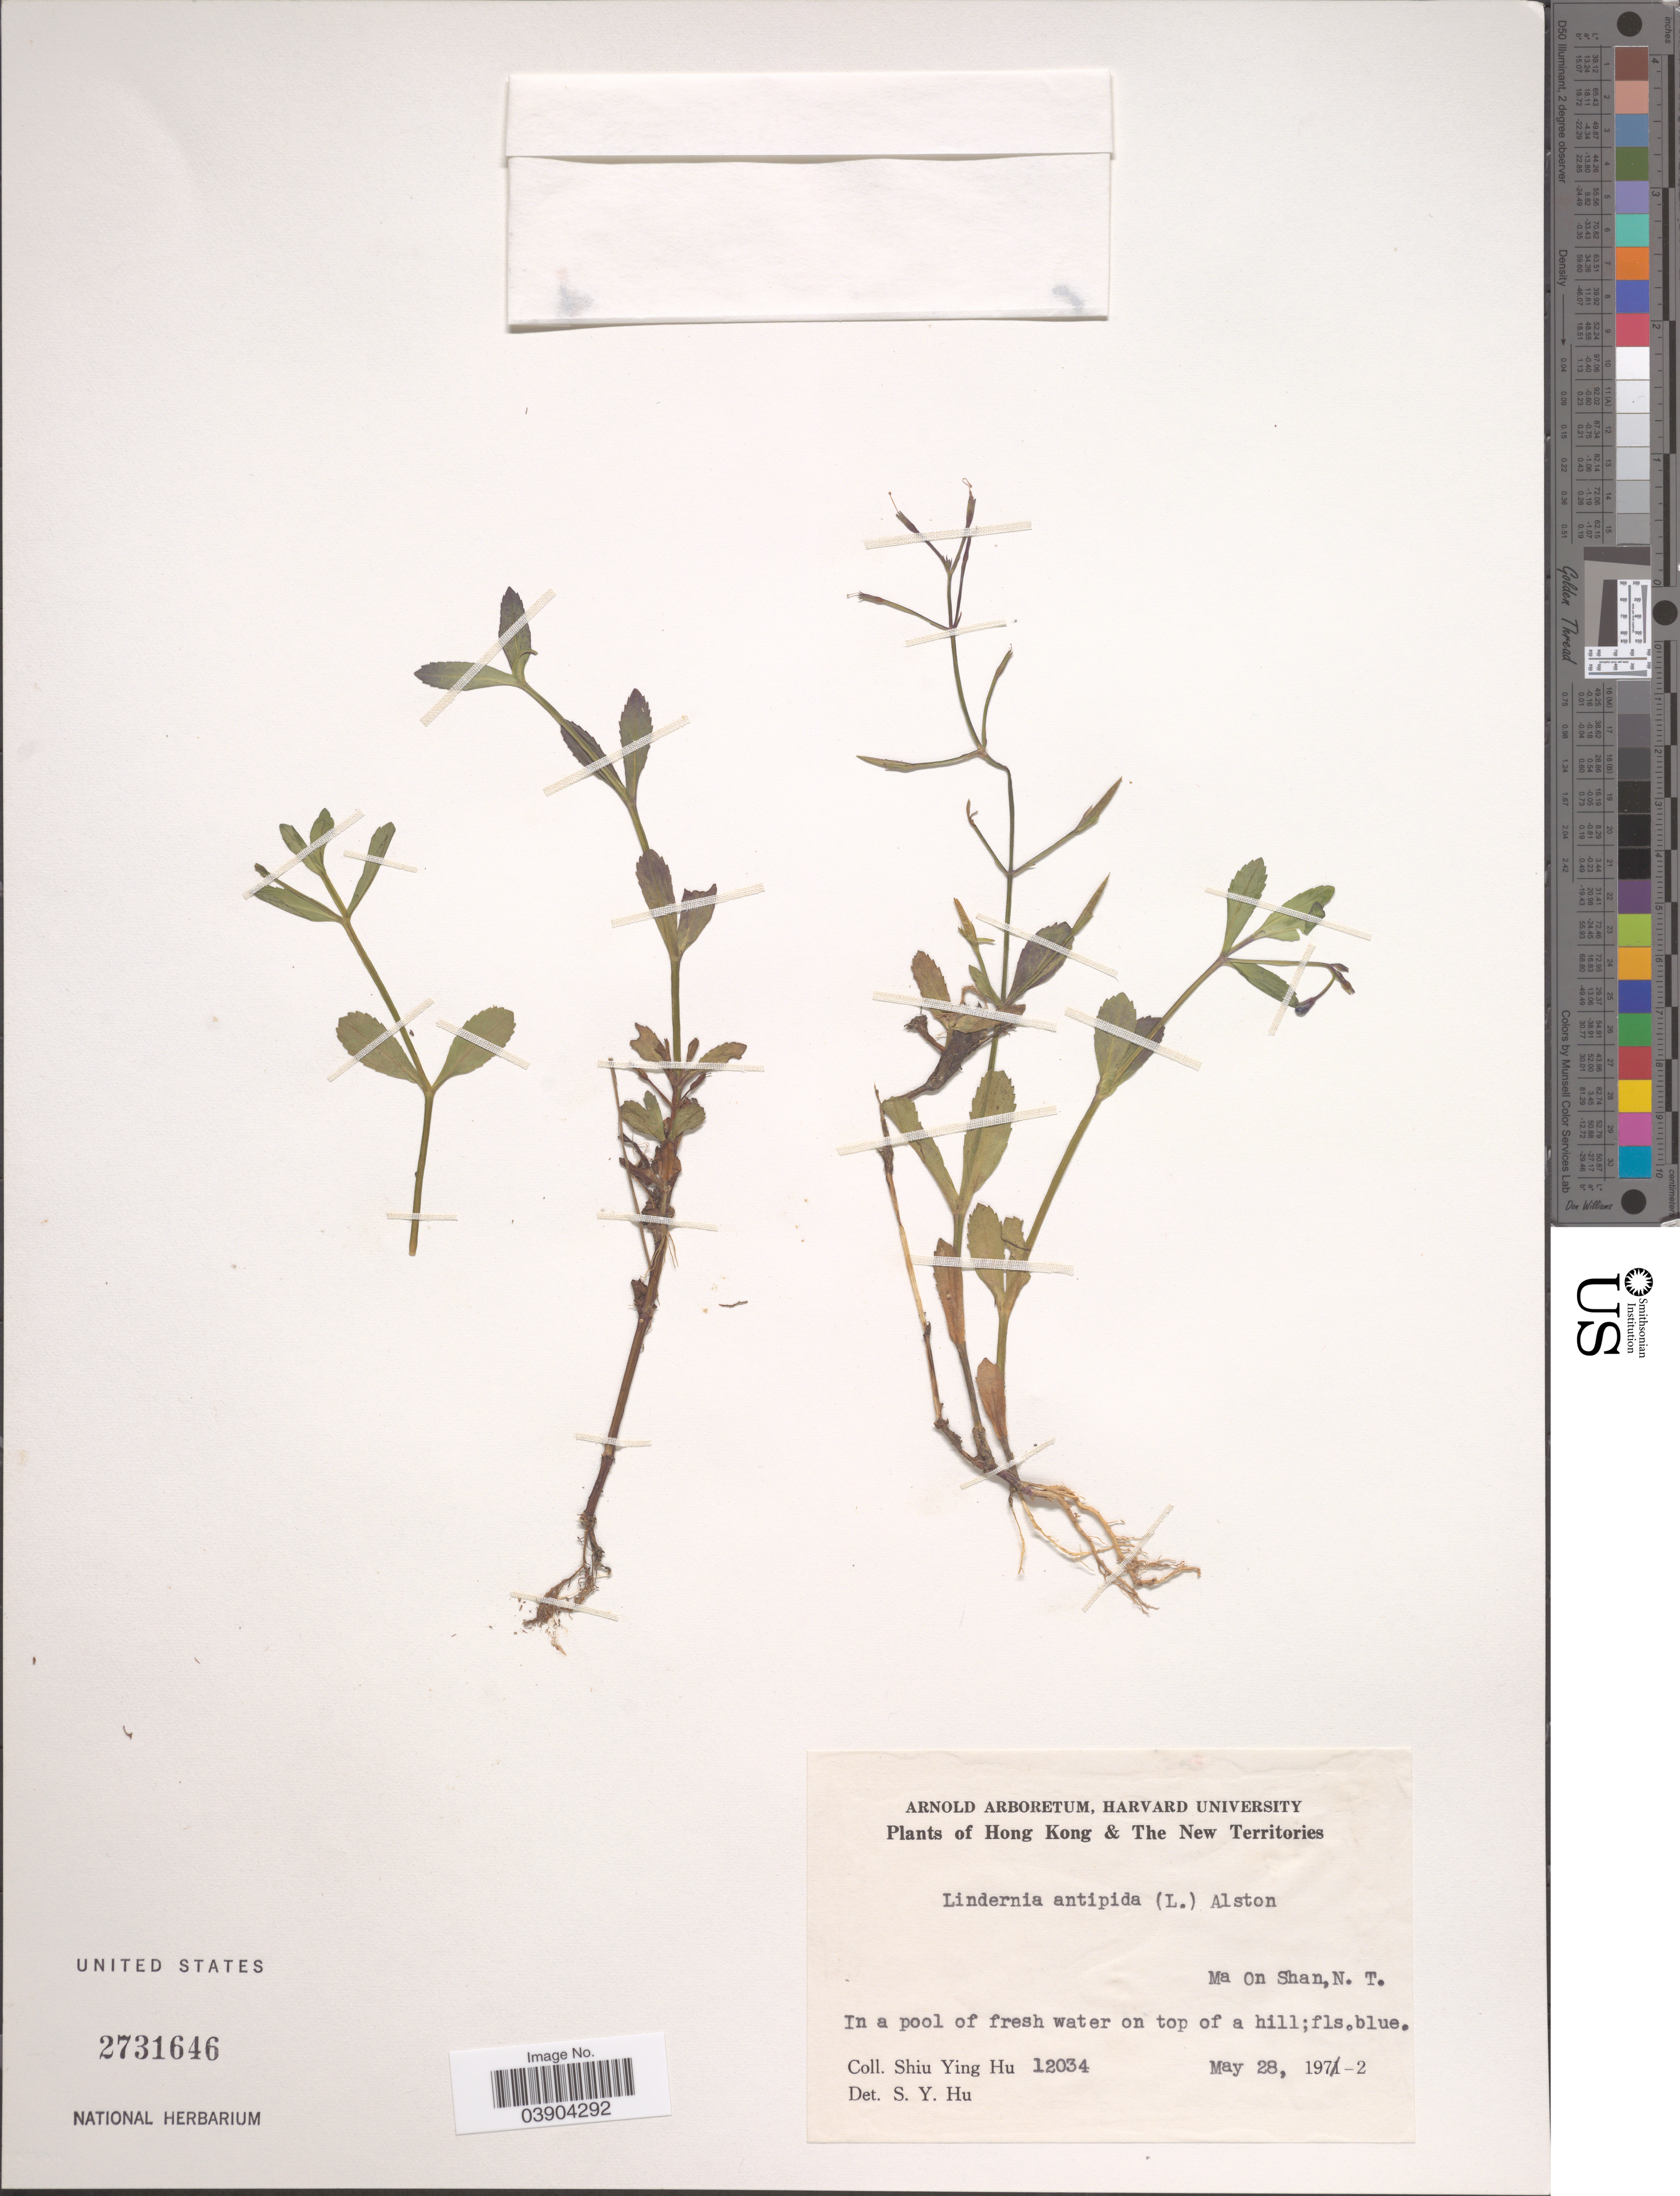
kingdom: Plantae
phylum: Tracheophyta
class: Magnoliopsida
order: Lamiales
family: Linderniaceae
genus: Lindernia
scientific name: Lindernia antipoda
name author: (L.) Alston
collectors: S. Y. Hu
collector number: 12034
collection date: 1972-05-28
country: China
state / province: Hong Kong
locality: Hong Kong & The New Territories. Ma On Shan, N. T. On top of a hill.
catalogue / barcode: US 2731646